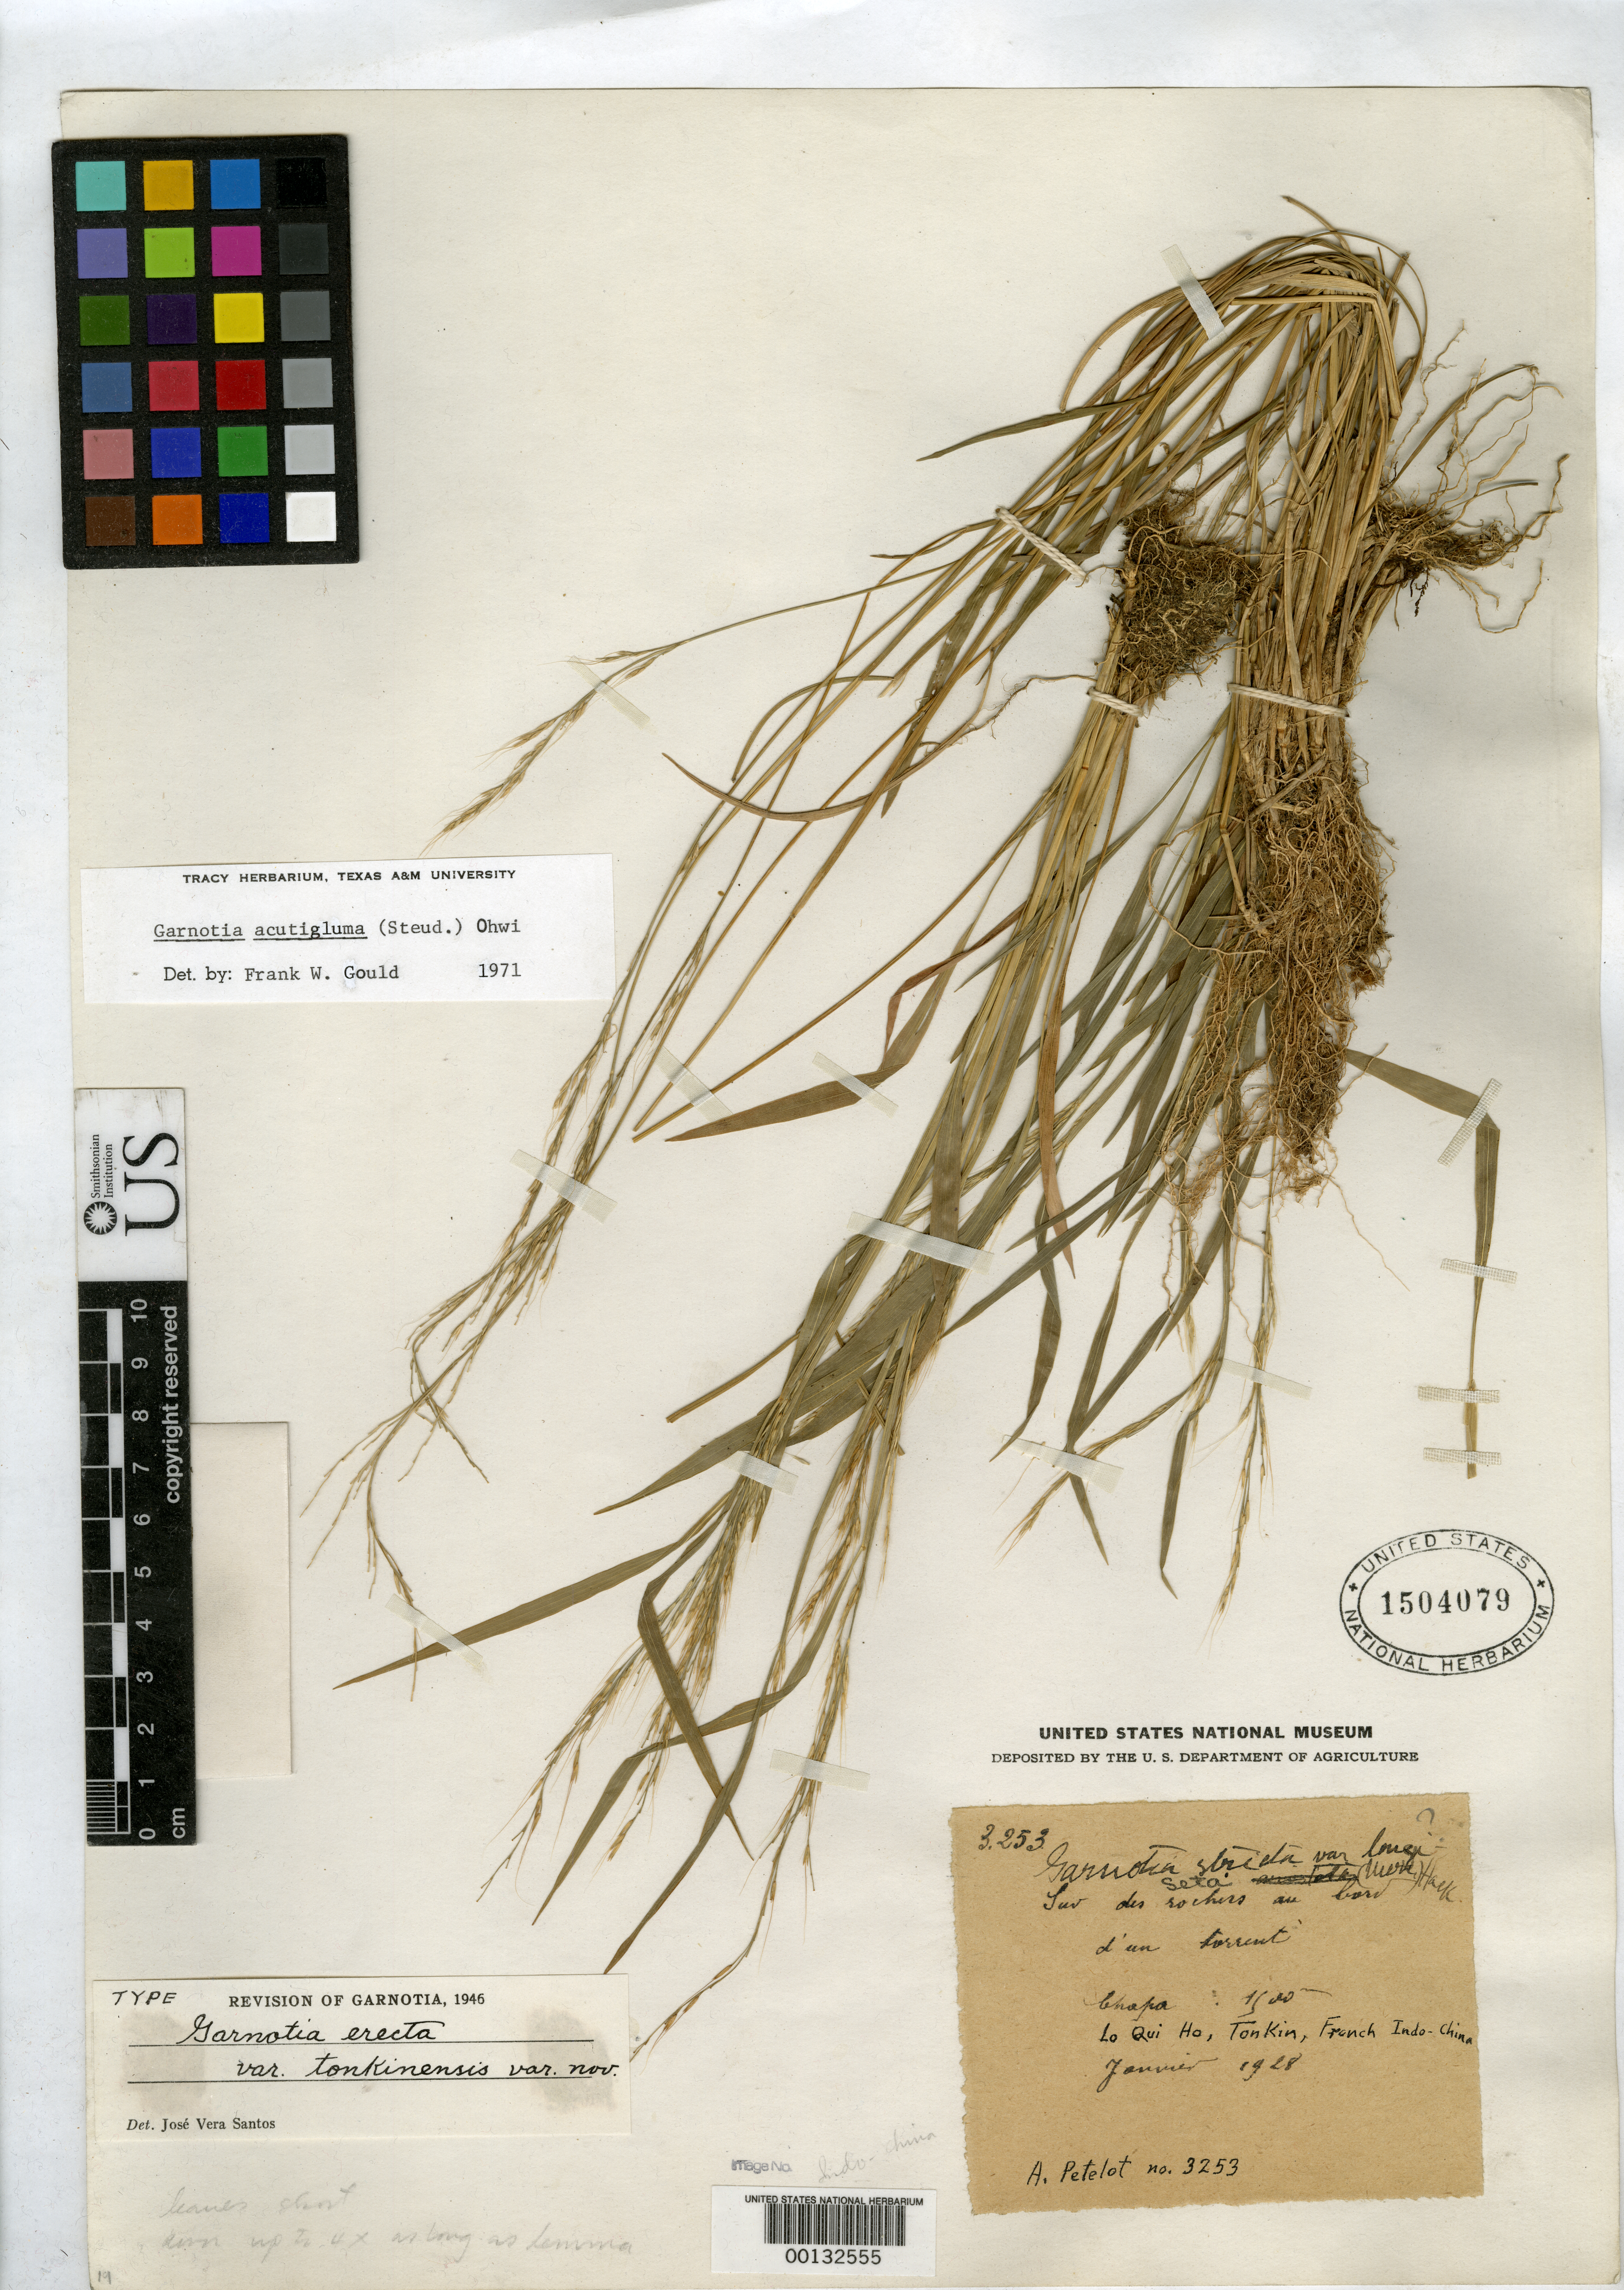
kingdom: Plantae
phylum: Tracheophyta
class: Liliopsida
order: Poales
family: Poaceae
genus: Garnotia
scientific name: Garnotia erecta var. tonkinensis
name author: Santos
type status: Holotype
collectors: A. Petelot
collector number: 3253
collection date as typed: Jan 1928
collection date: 1928-01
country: Vietnam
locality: Chapa, Lo Qui Ho.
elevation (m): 1500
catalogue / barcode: US 1504079